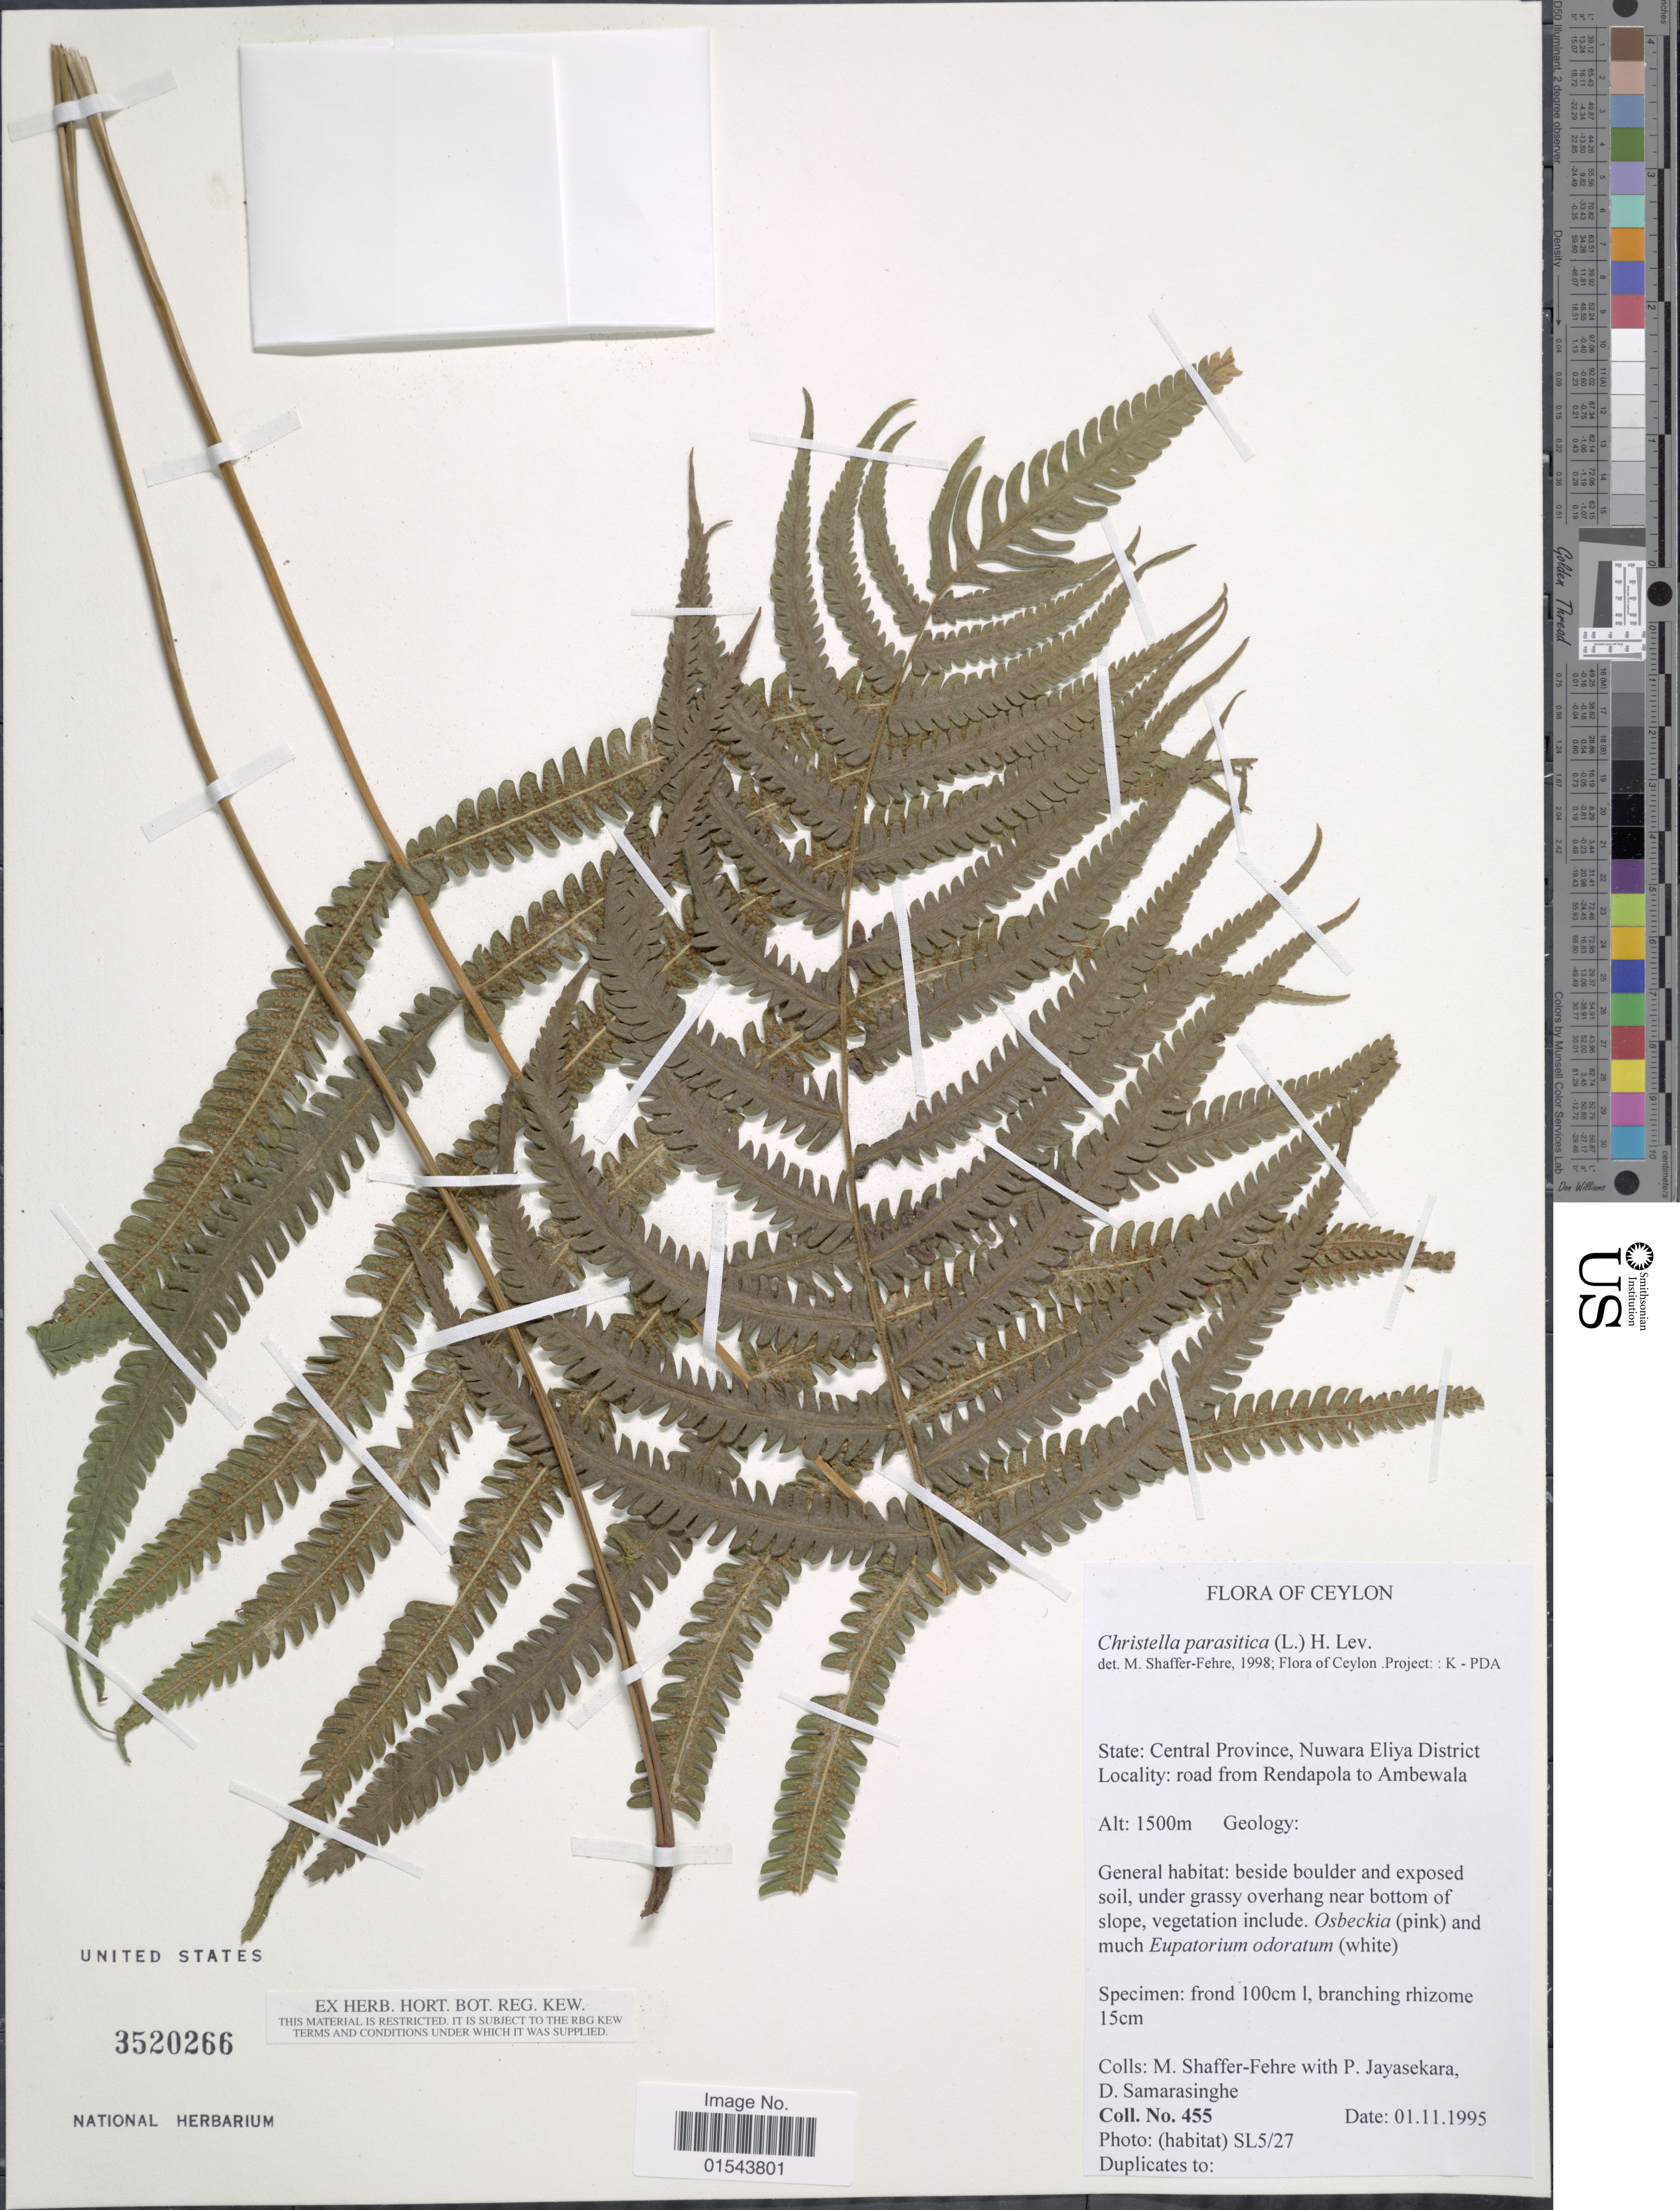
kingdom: Plantae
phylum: Tracheophyta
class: Polypodiopsida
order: Polypodiales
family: Thelypteridaceae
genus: Christella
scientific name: Christella parasitica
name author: (L.) H. Lév.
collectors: M. Shaffer-Fehre, P. Jayasekera & D. Samarasinghe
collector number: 455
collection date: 1995-11-01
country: Sri Lanka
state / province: Central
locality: Ceylon. Central Province. Nuwara Eliya District, road from Rendalpola to Ambewala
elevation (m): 1500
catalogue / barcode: US 3520266